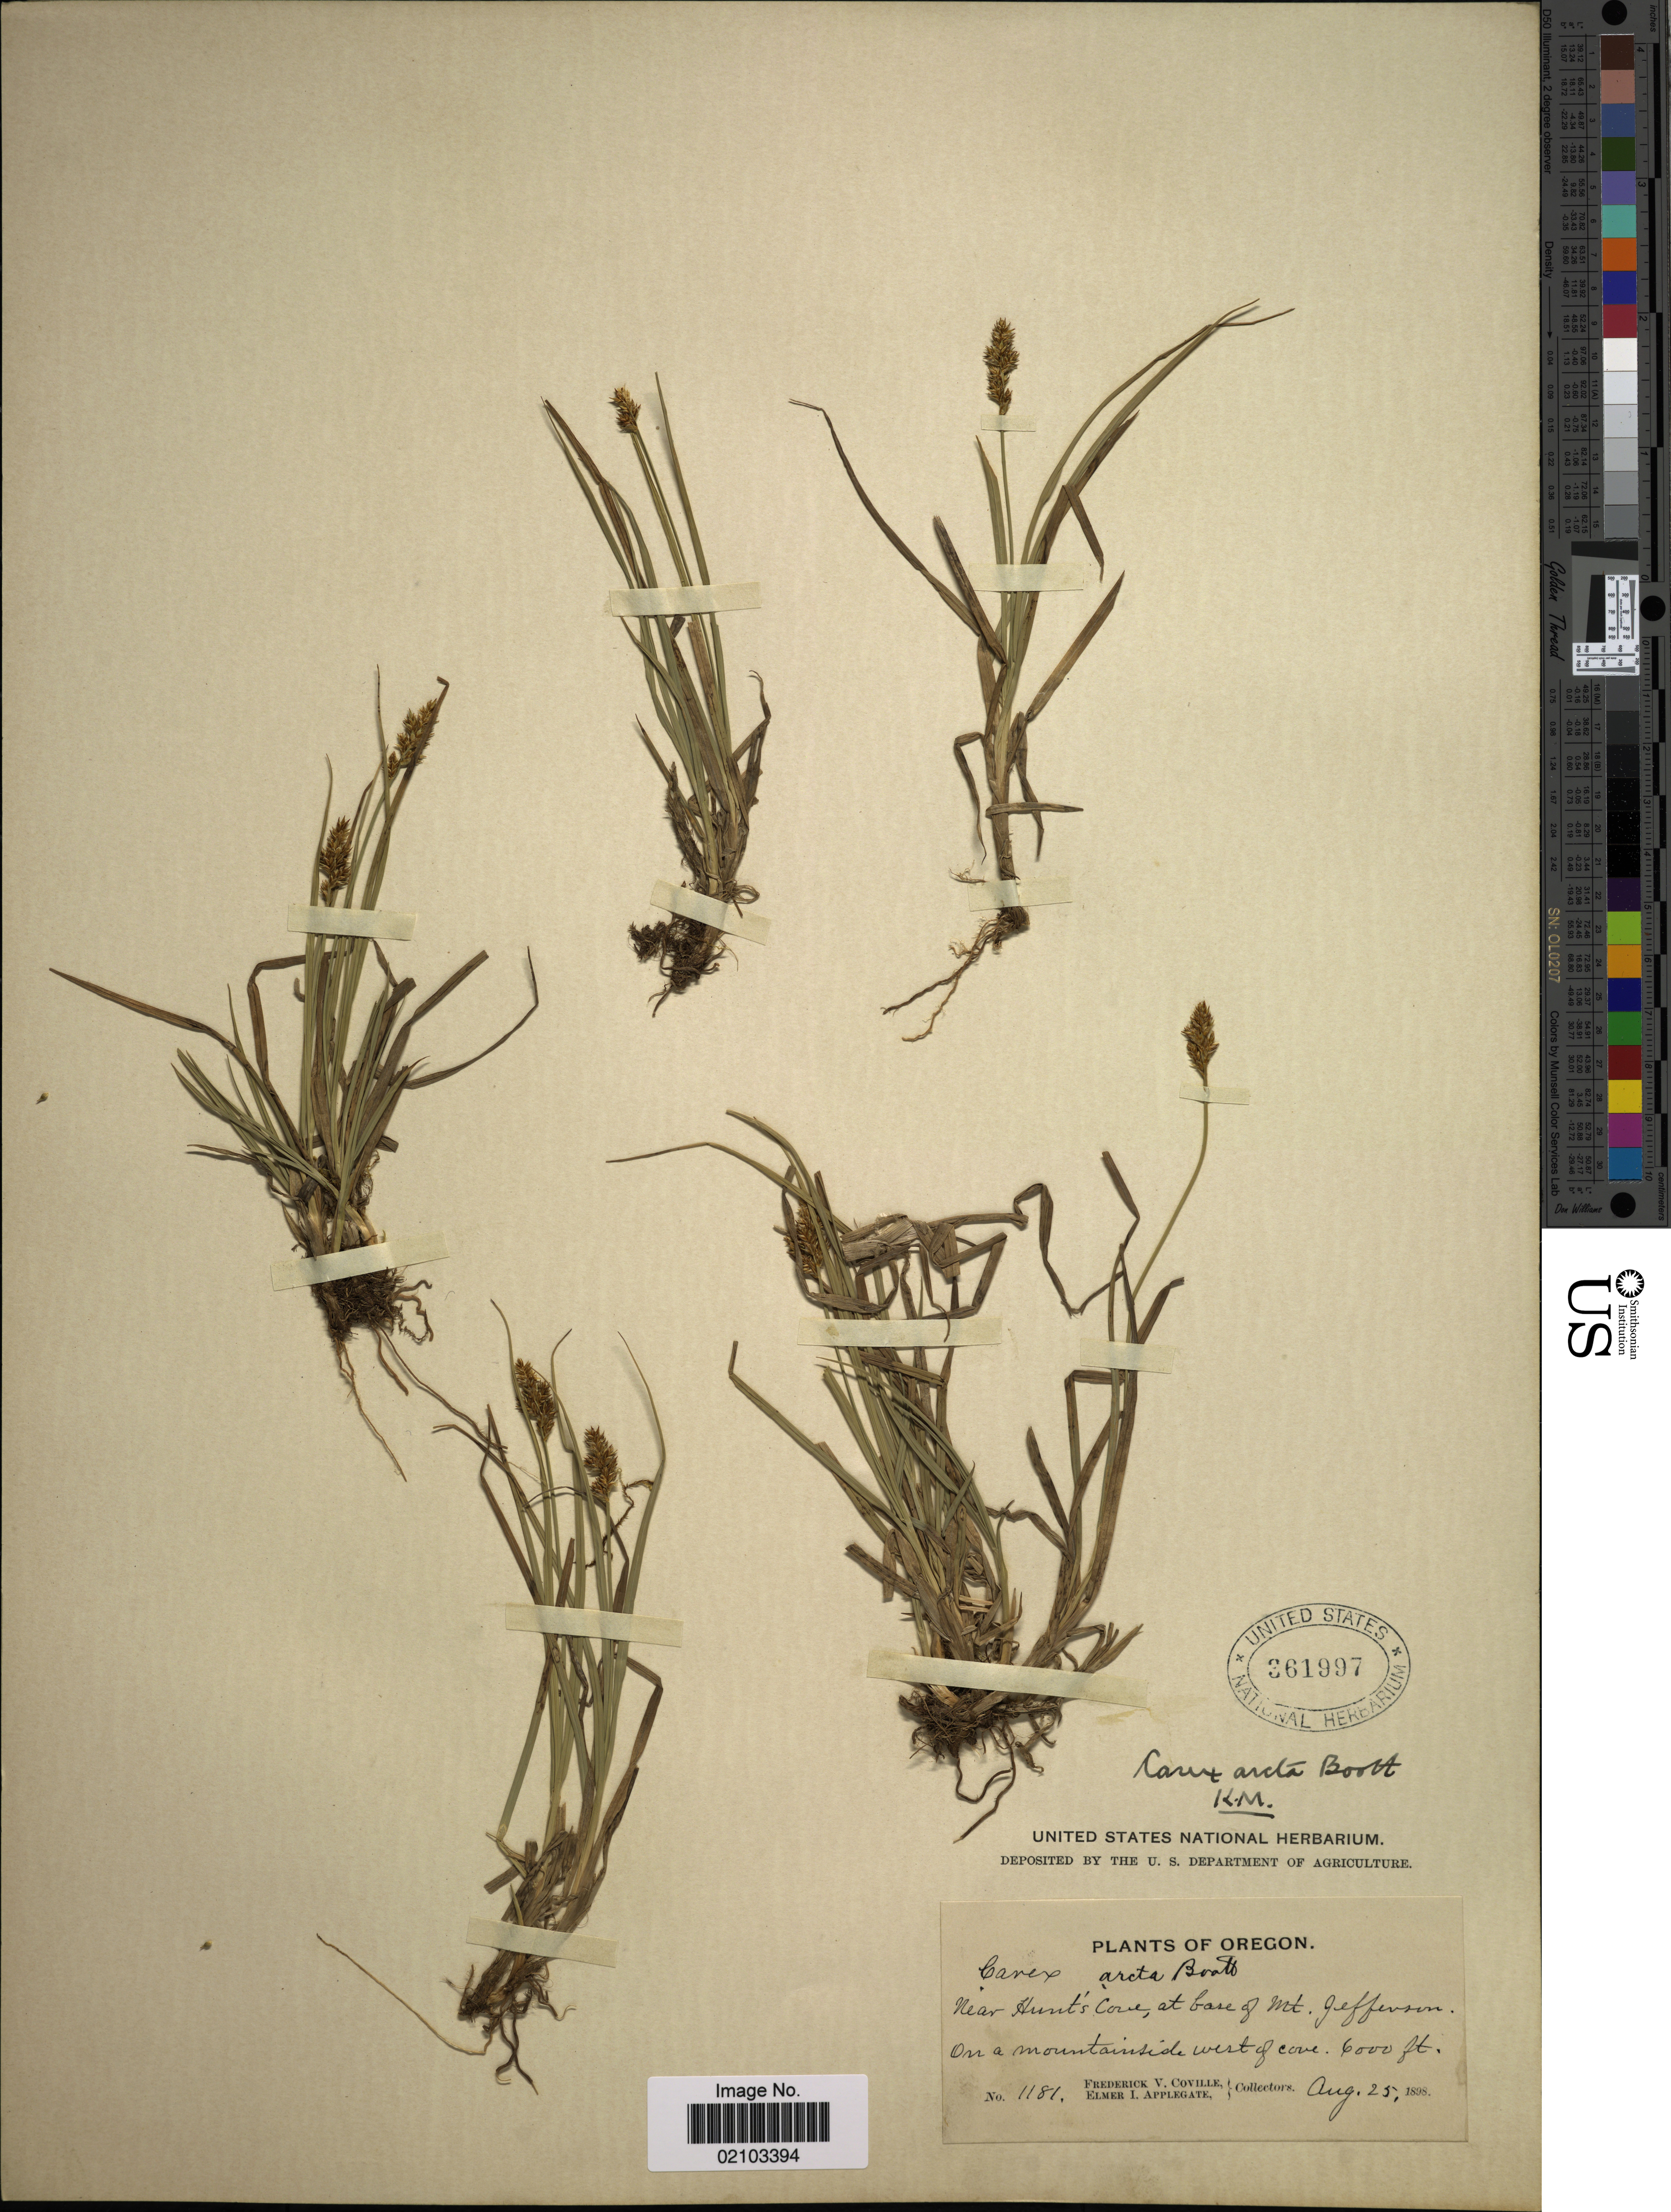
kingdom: Plantae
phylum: Tracheophyta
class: Liliopsida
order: Poales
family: Cyperaceae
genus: Carex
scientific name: Carex arcta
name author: Boott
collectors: F. V. Coville & E. I. Applegate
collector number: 1181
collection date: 1898-08-25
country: United States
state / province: Oregon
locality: Near Hunt's Cove at base of Mt. Jefferson. On a mountainside west of cove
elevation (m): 1829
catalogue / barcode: US 361997